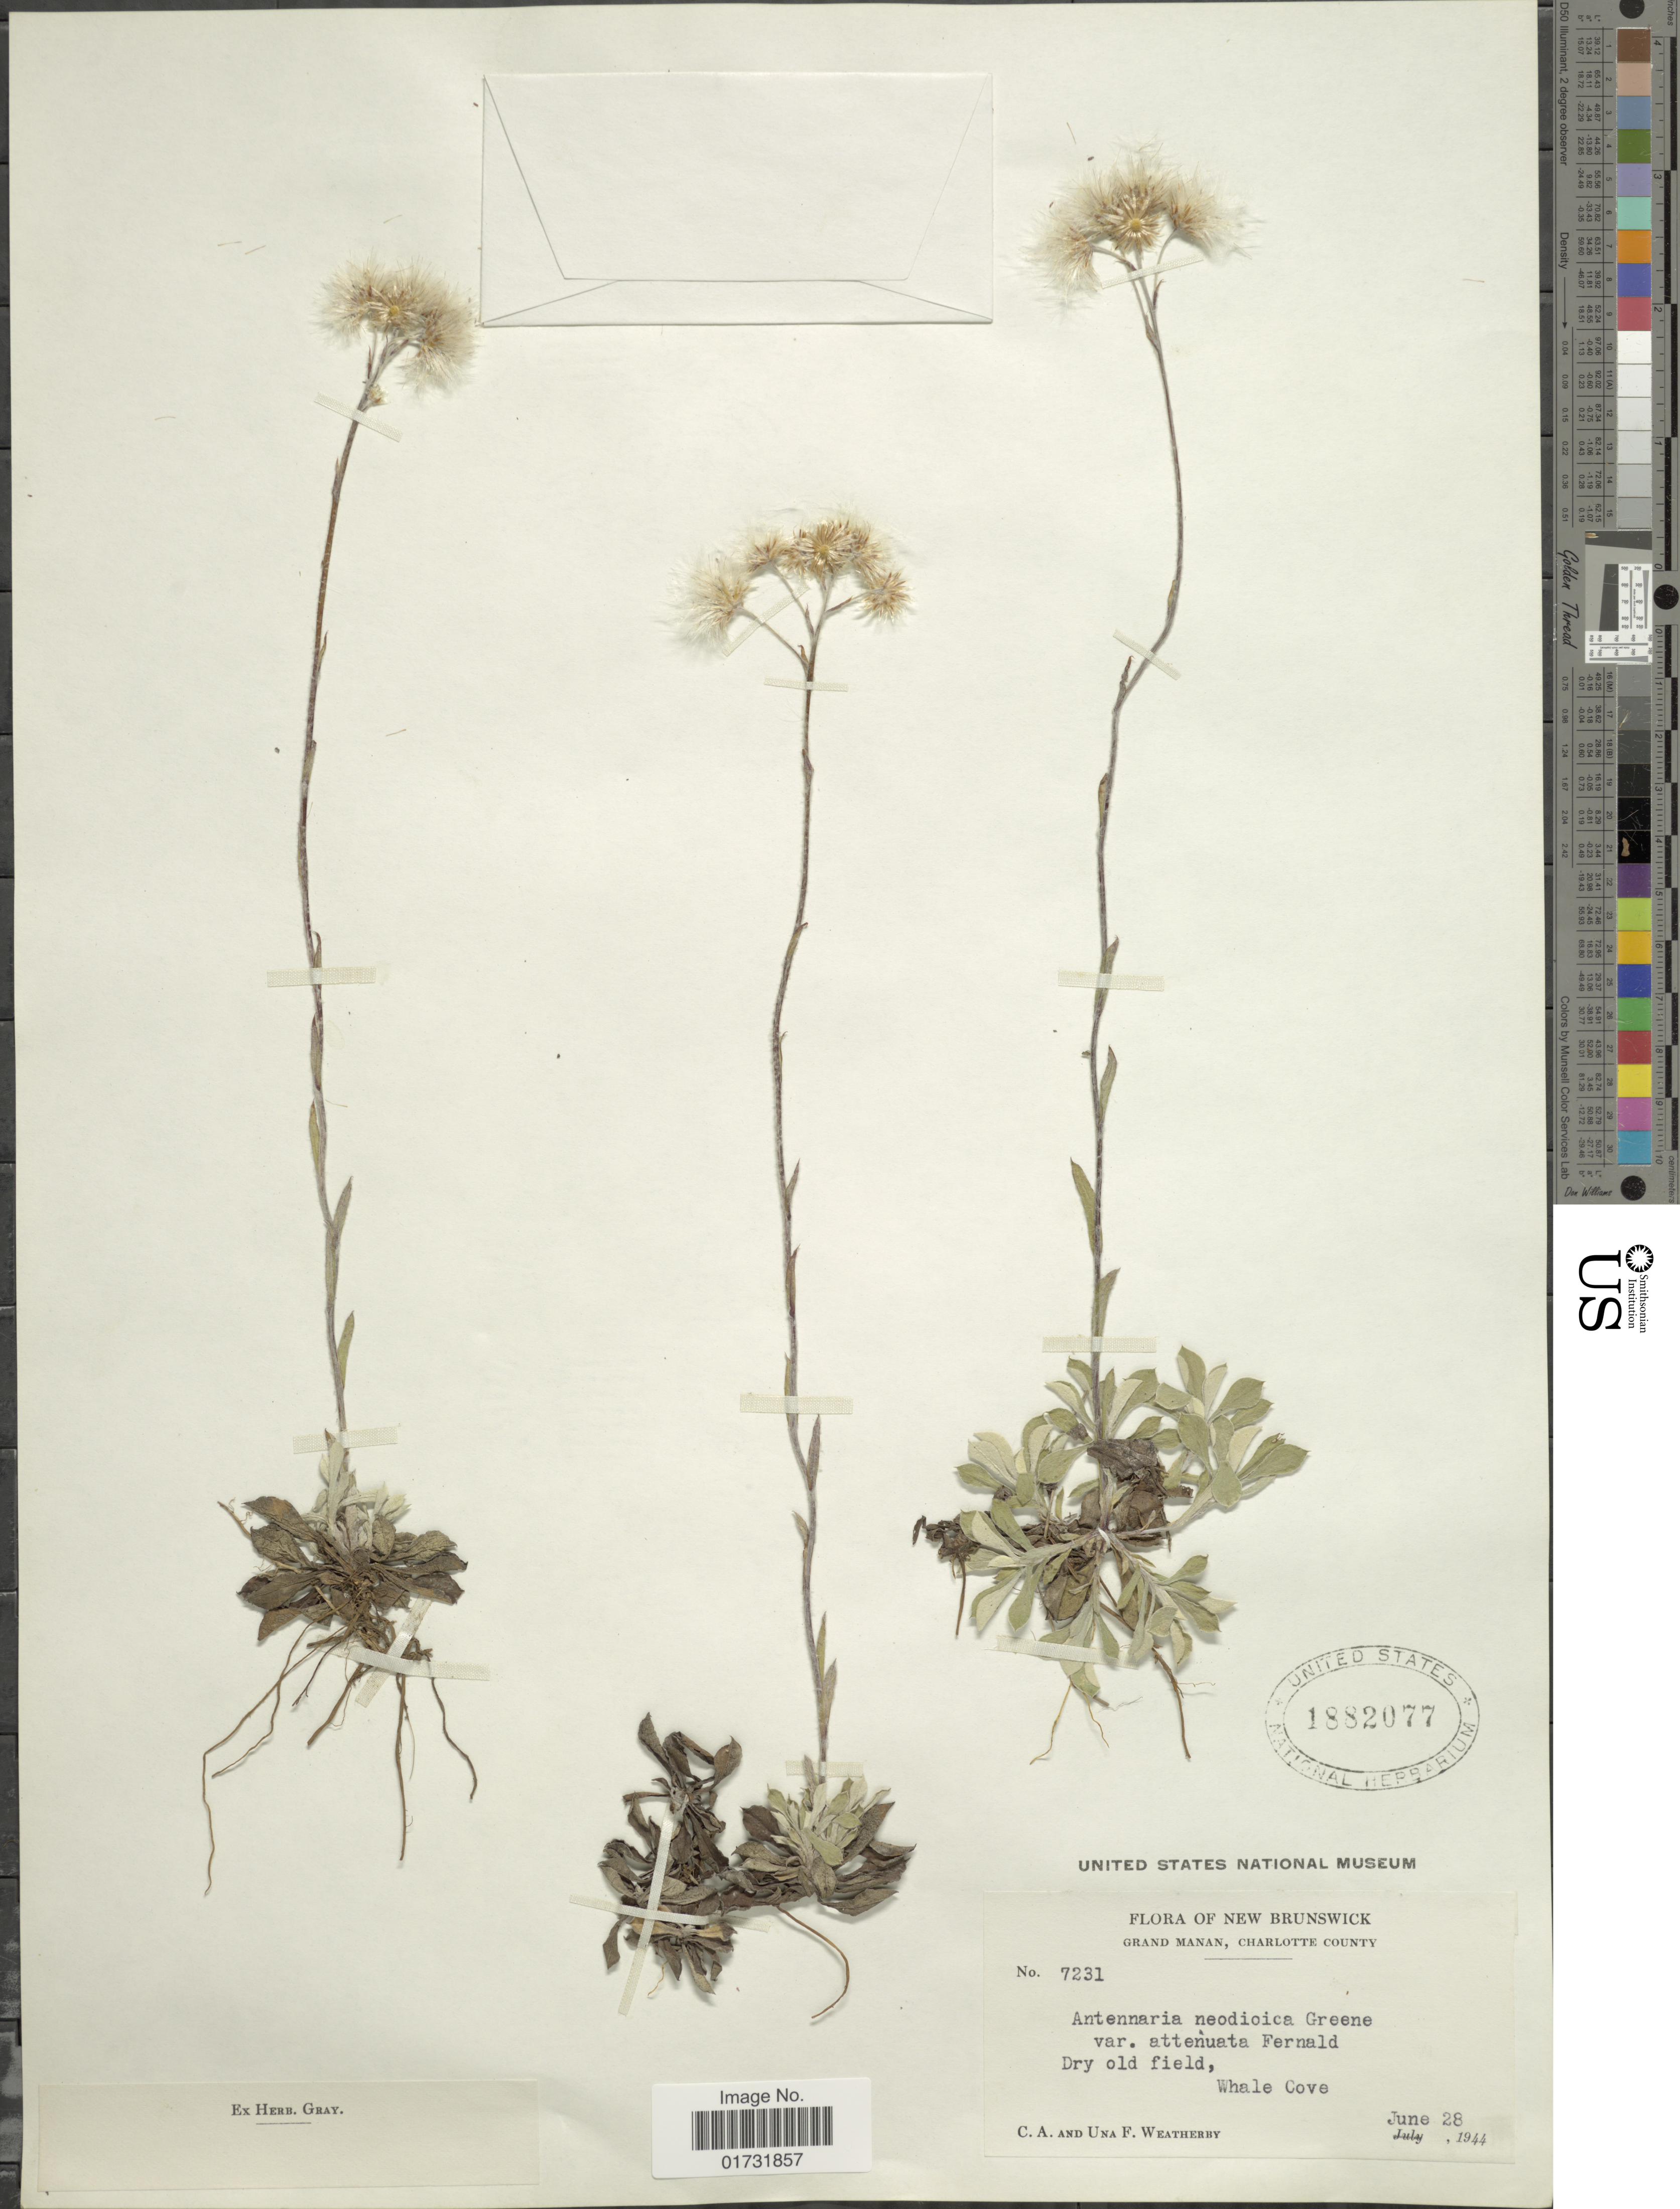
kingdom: Plantae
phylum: Tracheophyta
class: Magnoliopsida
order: Asterales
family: Asteraceae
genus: Antennaria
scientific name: Antennaria neodioica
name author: Greene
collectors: C. A. Weatherby & U. Weatherby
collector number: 7231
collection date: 1944-06-28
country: Canada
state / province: New Brunswick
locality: Grand Manan, Charlotte County. Whale Cove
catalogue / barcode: US 1882077